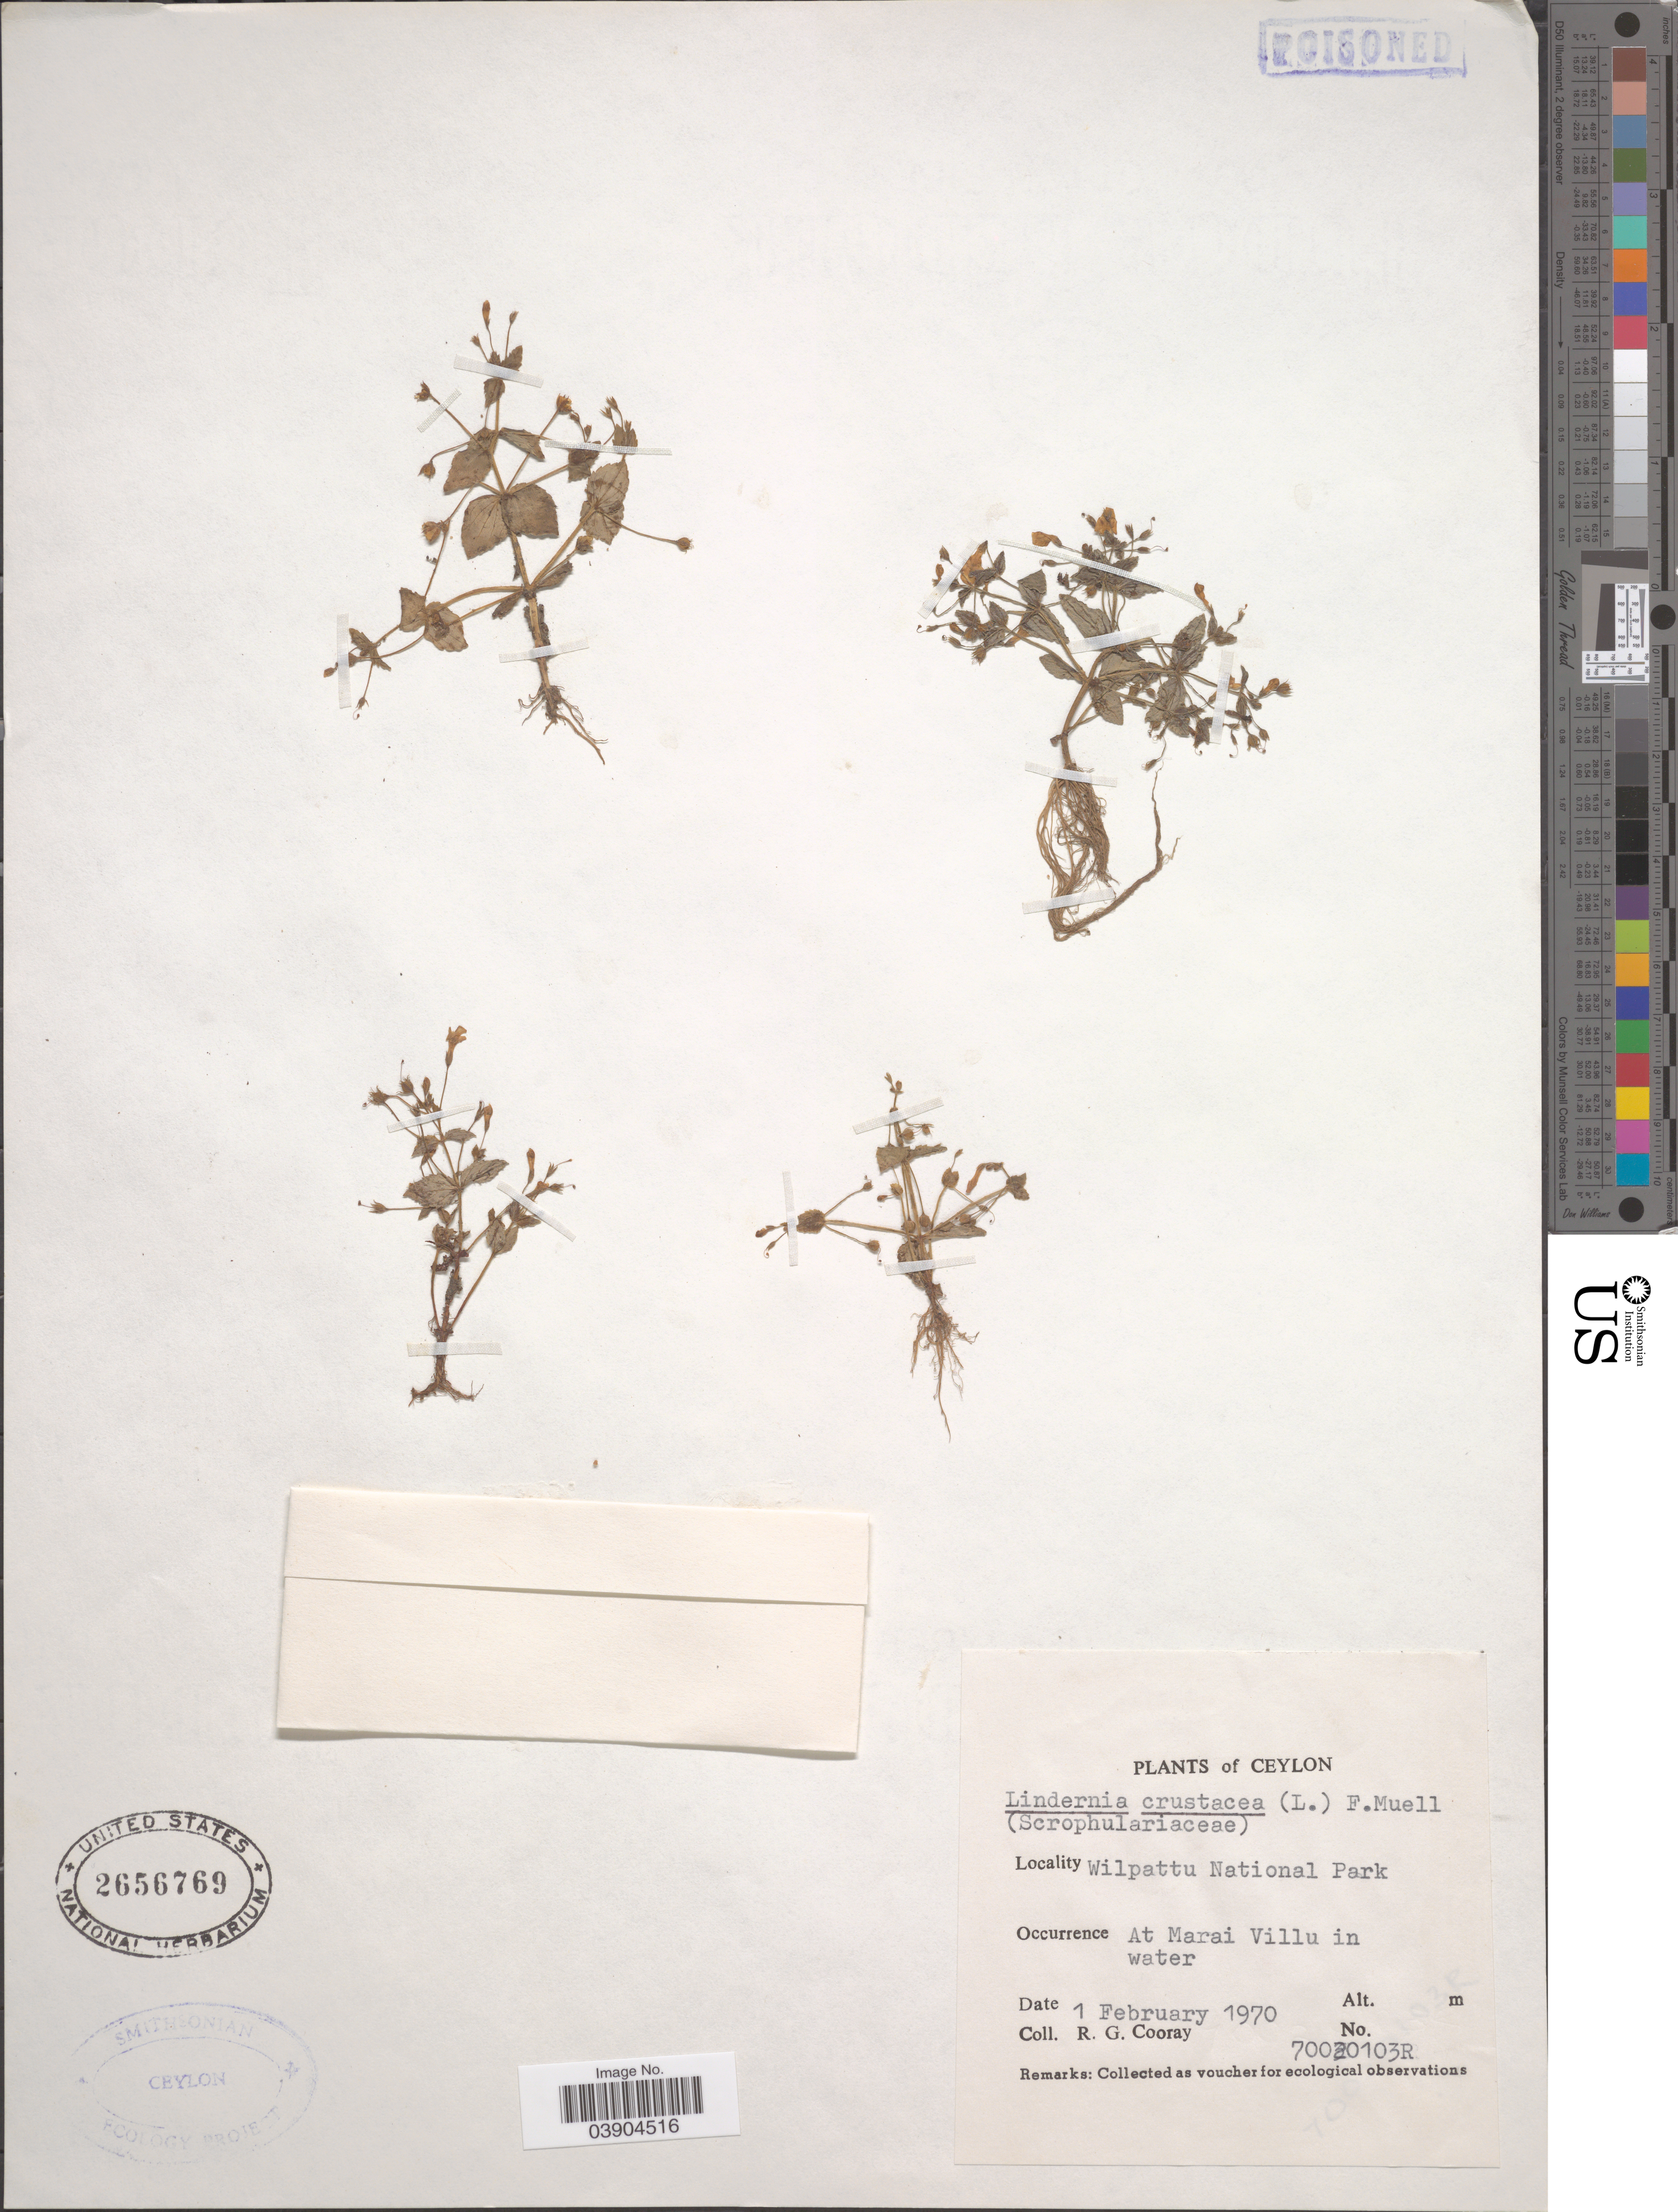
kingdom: Plantae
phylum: Tracheophyta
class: Magnoliopsida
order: Lamiales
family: Linderniaceae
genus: Lindernia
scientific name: Lindernia crustacea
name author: (L.) F. Muell.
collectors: R. Cooray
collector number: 70020103R*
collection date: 1970-02-01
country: Sri Lanka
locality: Ceylon. Wilpattu National Park. At Marai Villu in water.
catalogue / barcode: US 2656769